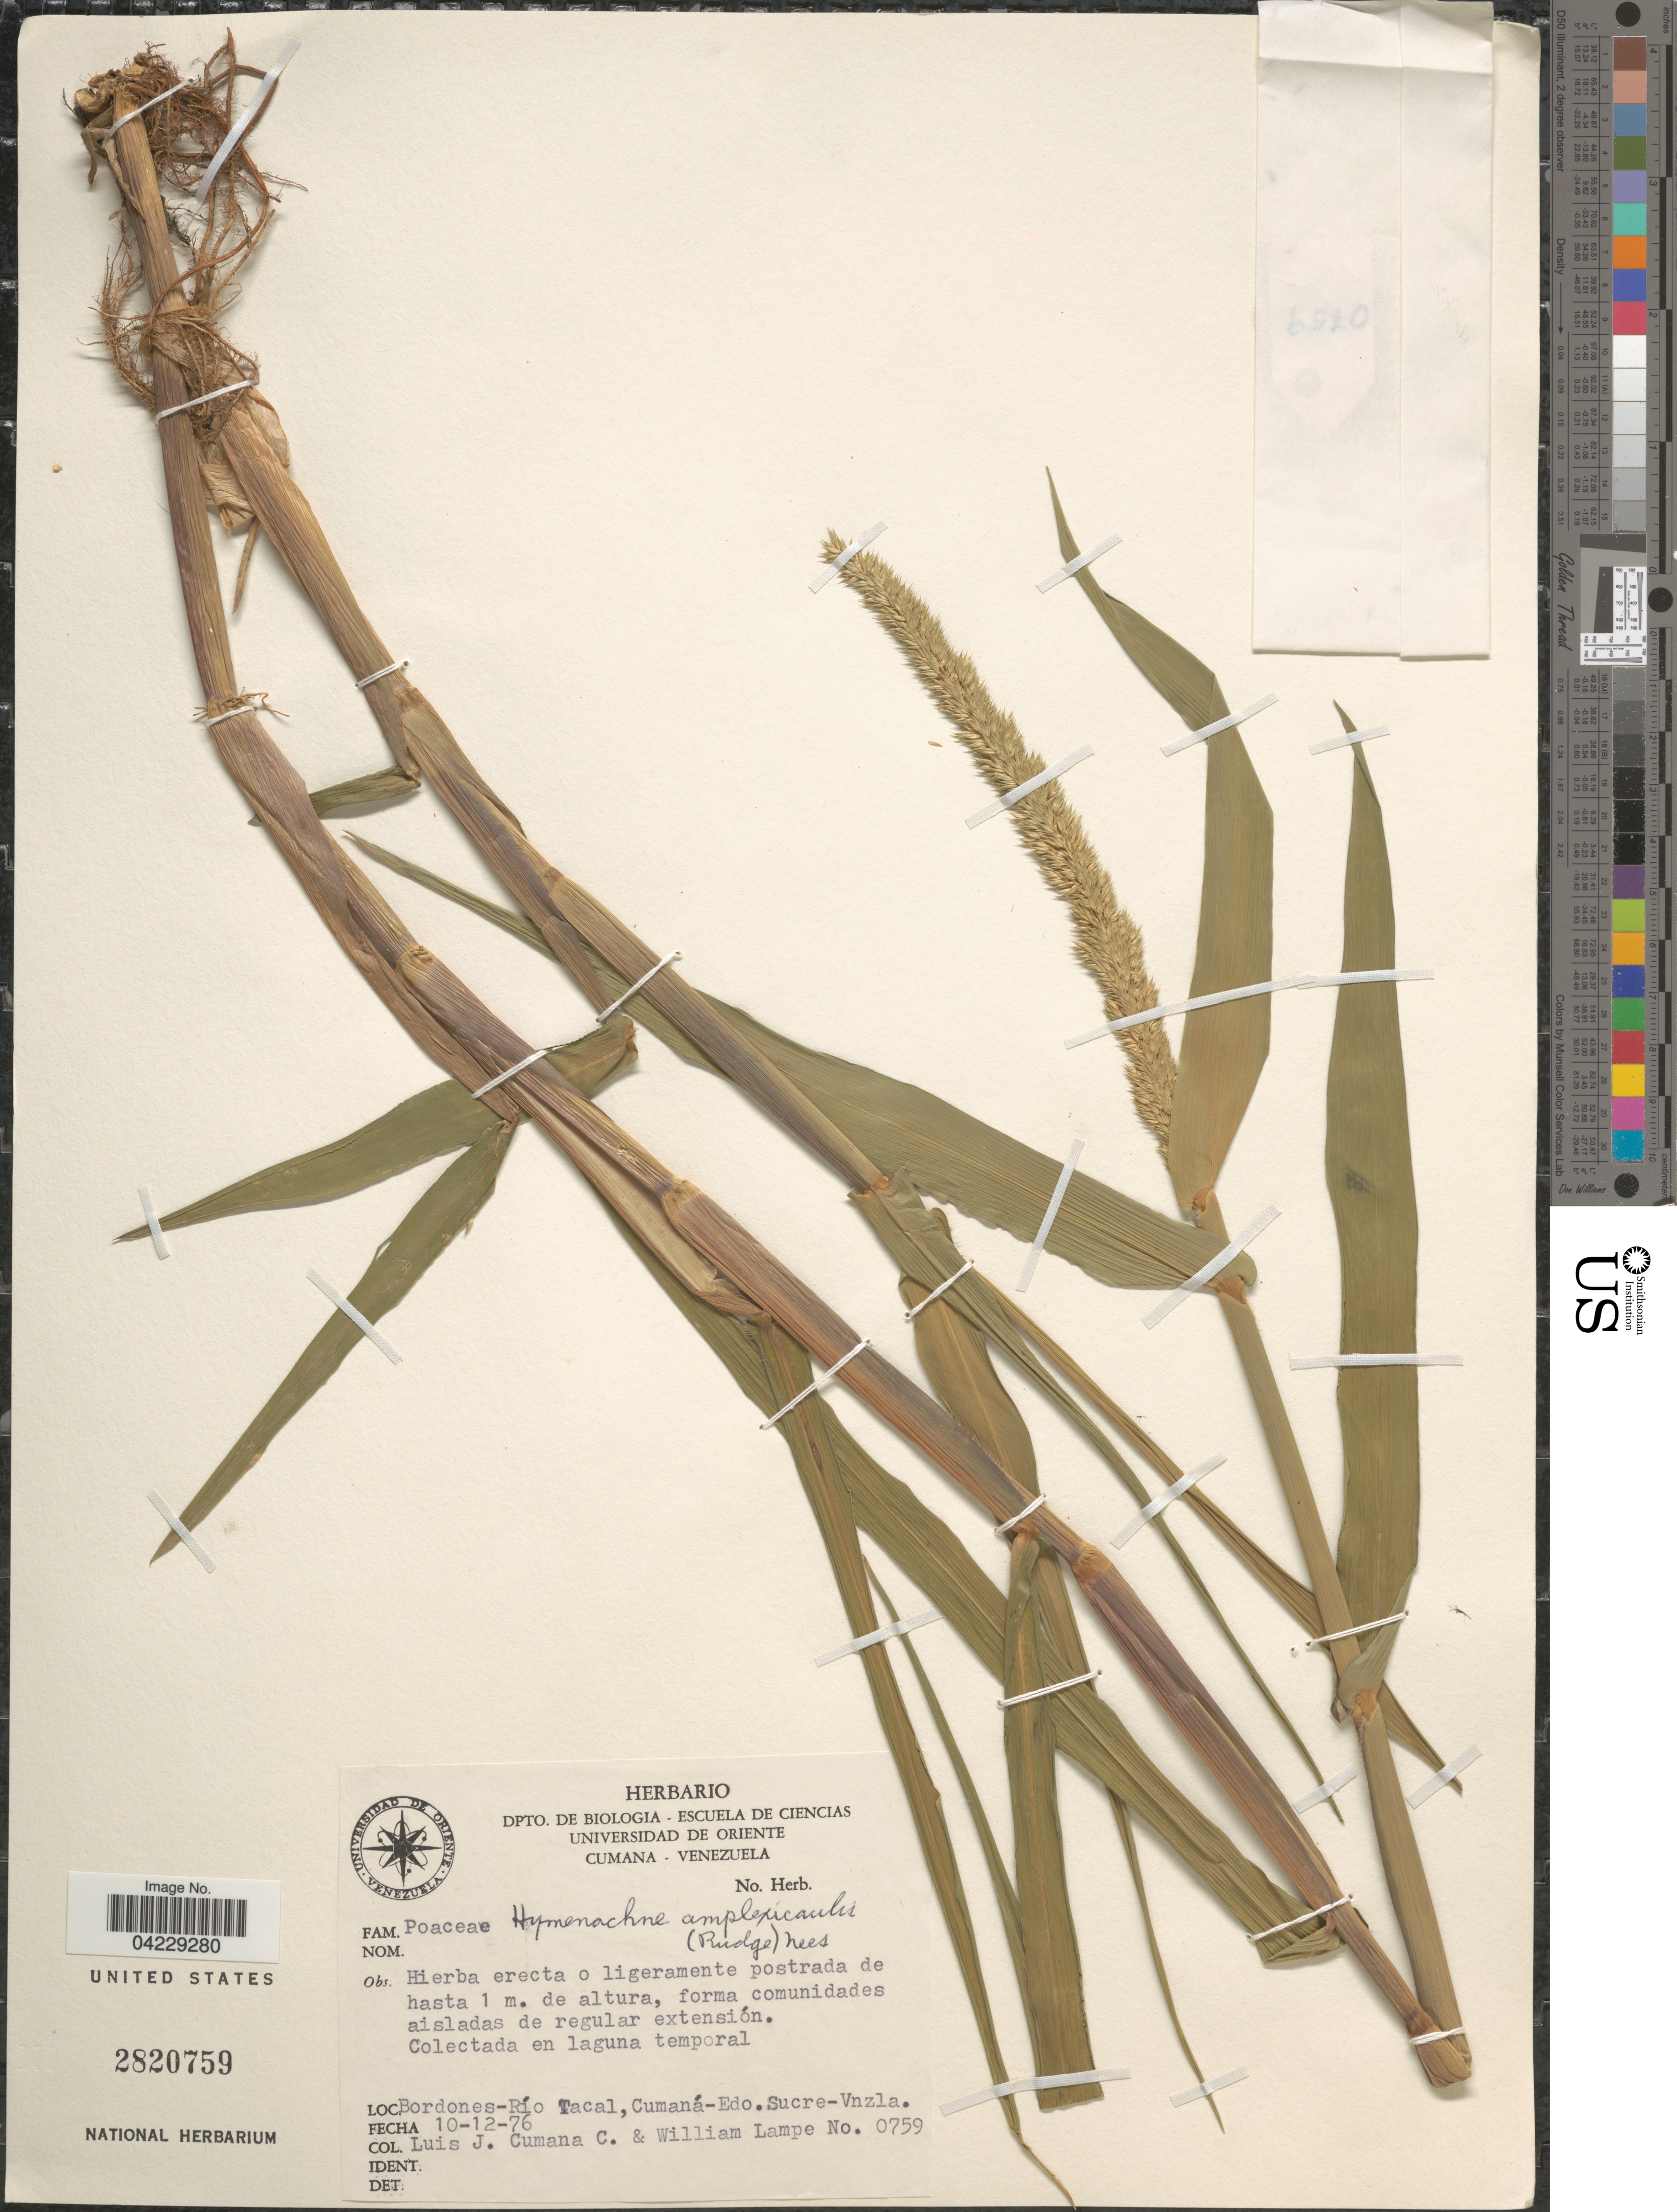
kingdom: Plantae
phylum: Tracheophyta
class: Liliopsida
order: Poales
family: Poaceae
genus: Hymenachne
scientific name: Hymenachne amplexicaulis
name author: (Rudge) Nees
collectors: L. J. Cumaná C. & W. Lampe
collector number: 0759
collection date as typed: Transcribed d/m/y: 10/12/76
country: Venezuela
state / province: Sucre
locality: Bordones-Río Tacal,Cumaná-Vnzla.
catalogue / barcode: US 2820759